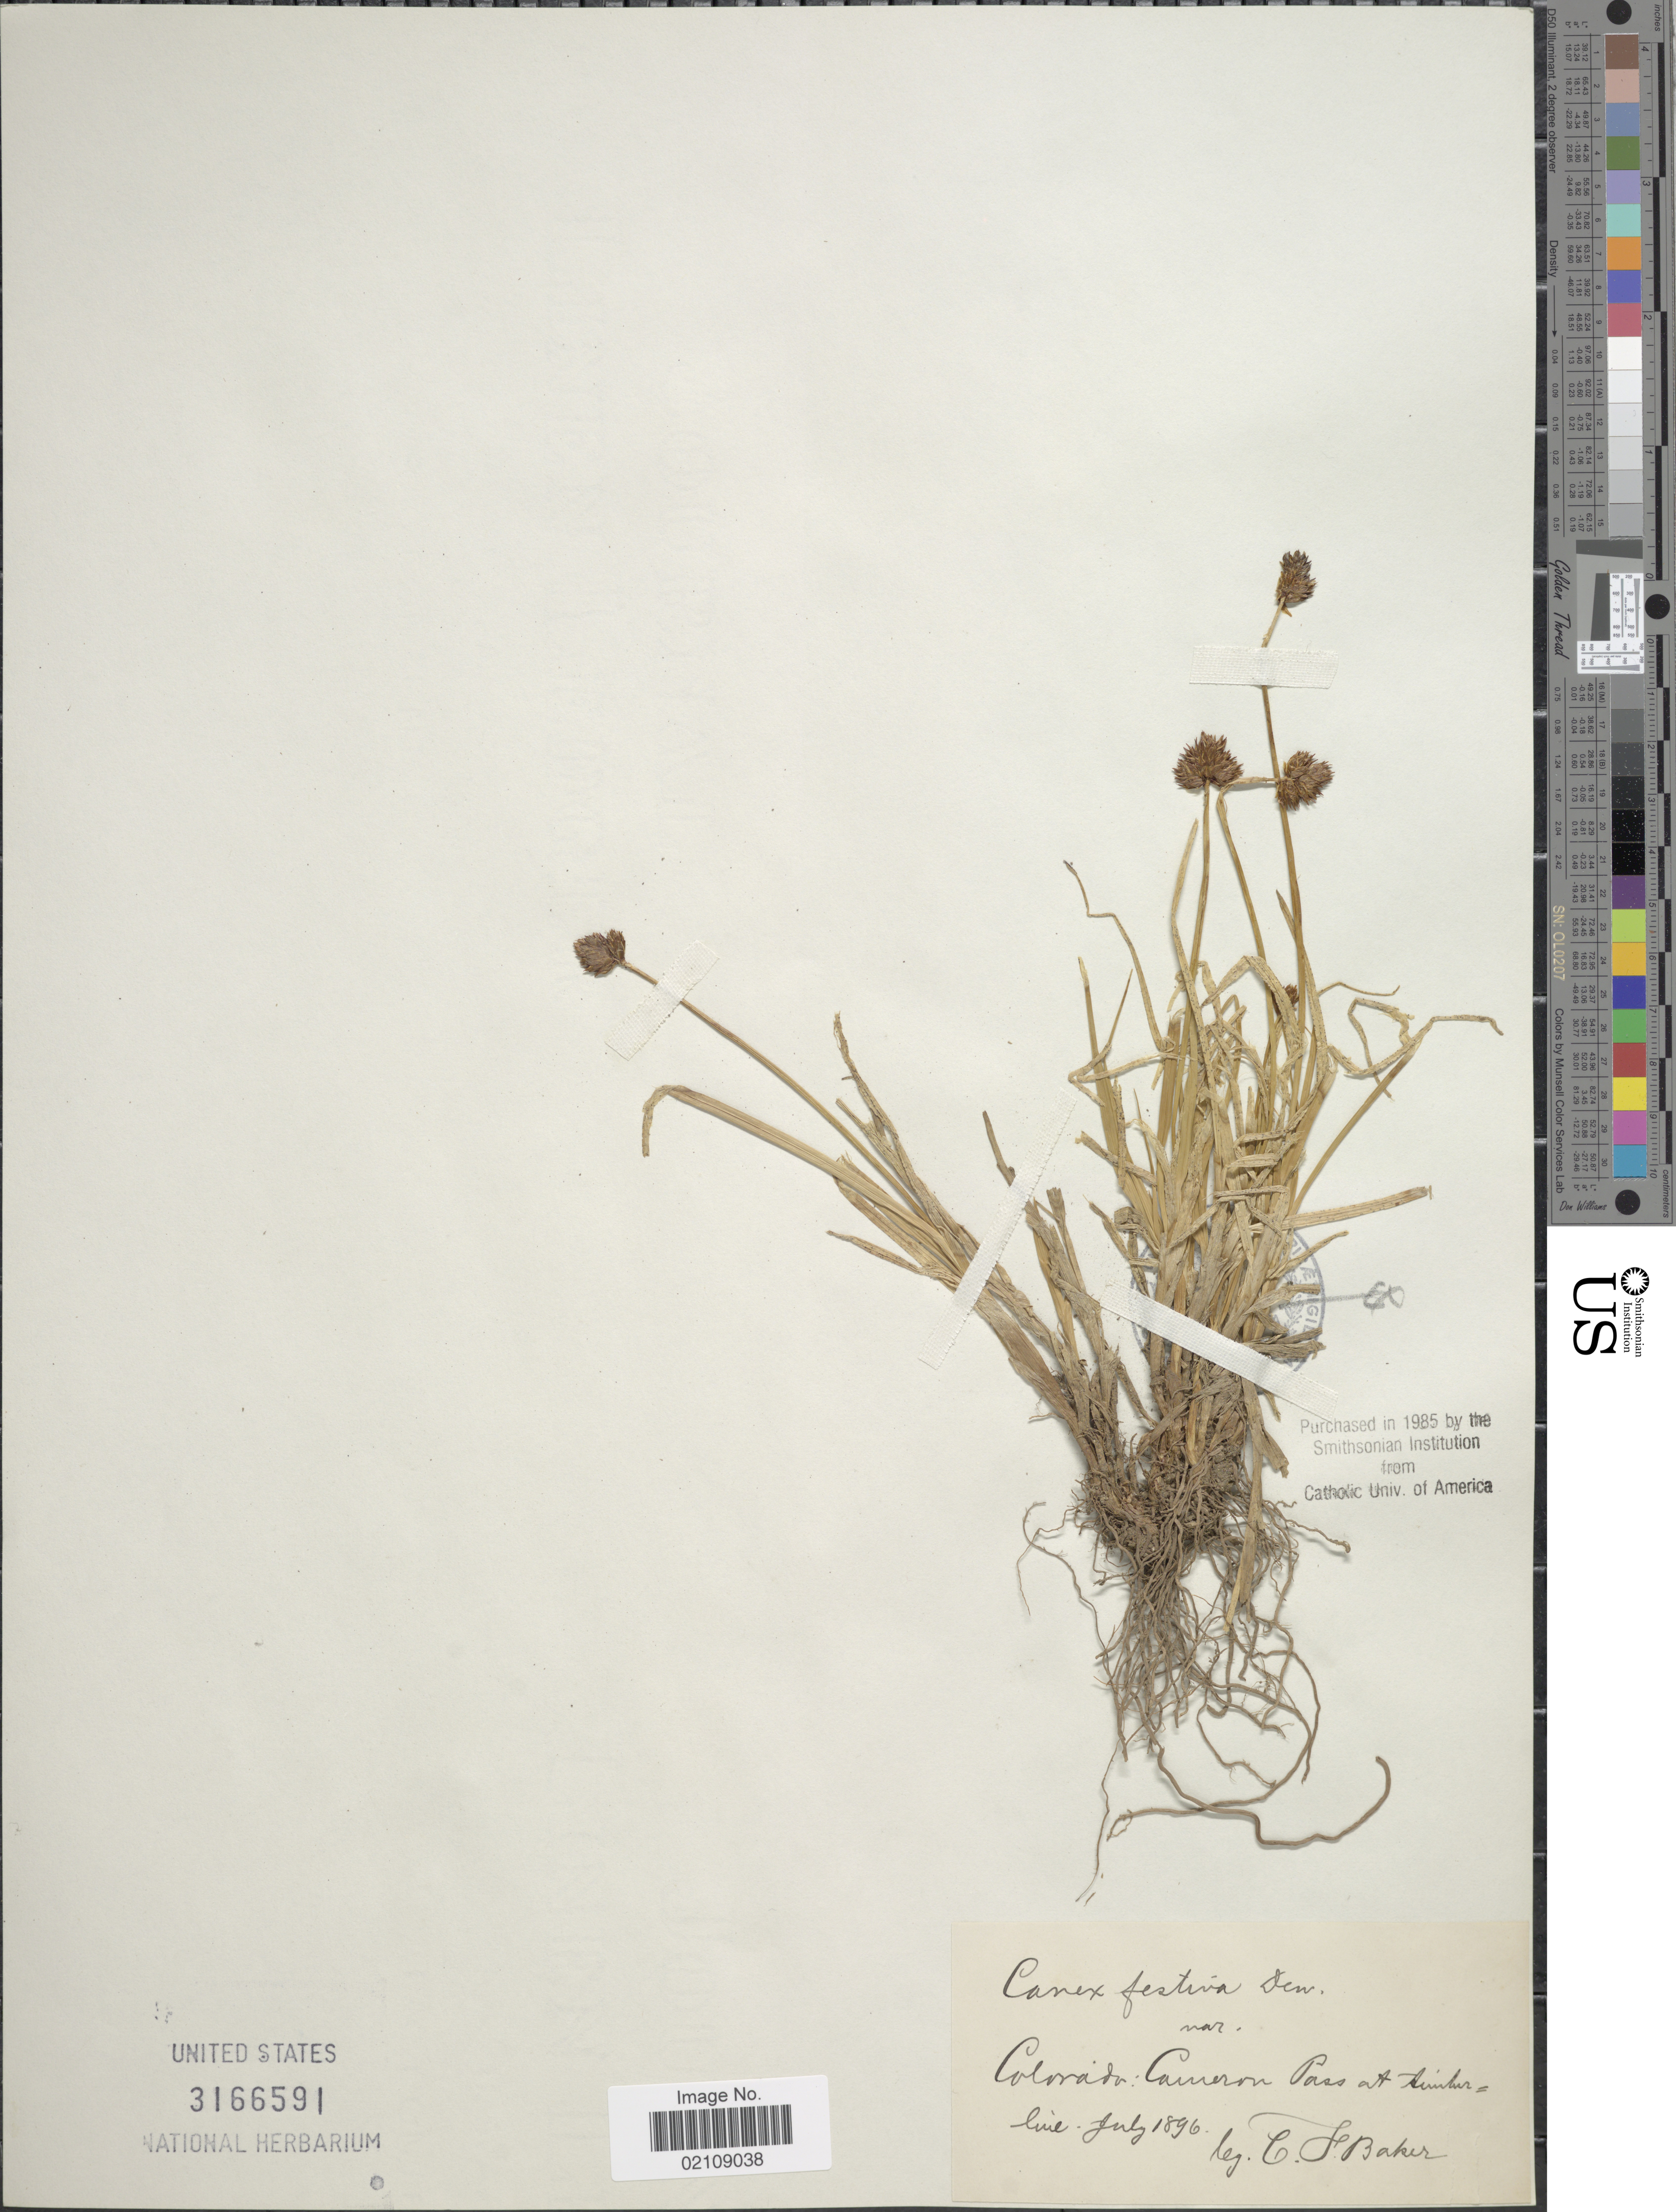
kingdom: Plantae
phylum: Tracheophyta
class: Liliopsida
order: Poales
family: Cyperaceae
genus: Carex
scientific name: Carex sp.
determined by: Strong, Mark T., (BOT), Smithsonian Institution - National Museum of Natural History (UNITED STATES)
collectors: C. F. Baker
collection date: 1896-07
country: United States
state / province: Colorado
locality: Cameron Pass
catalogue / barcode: US 3166591